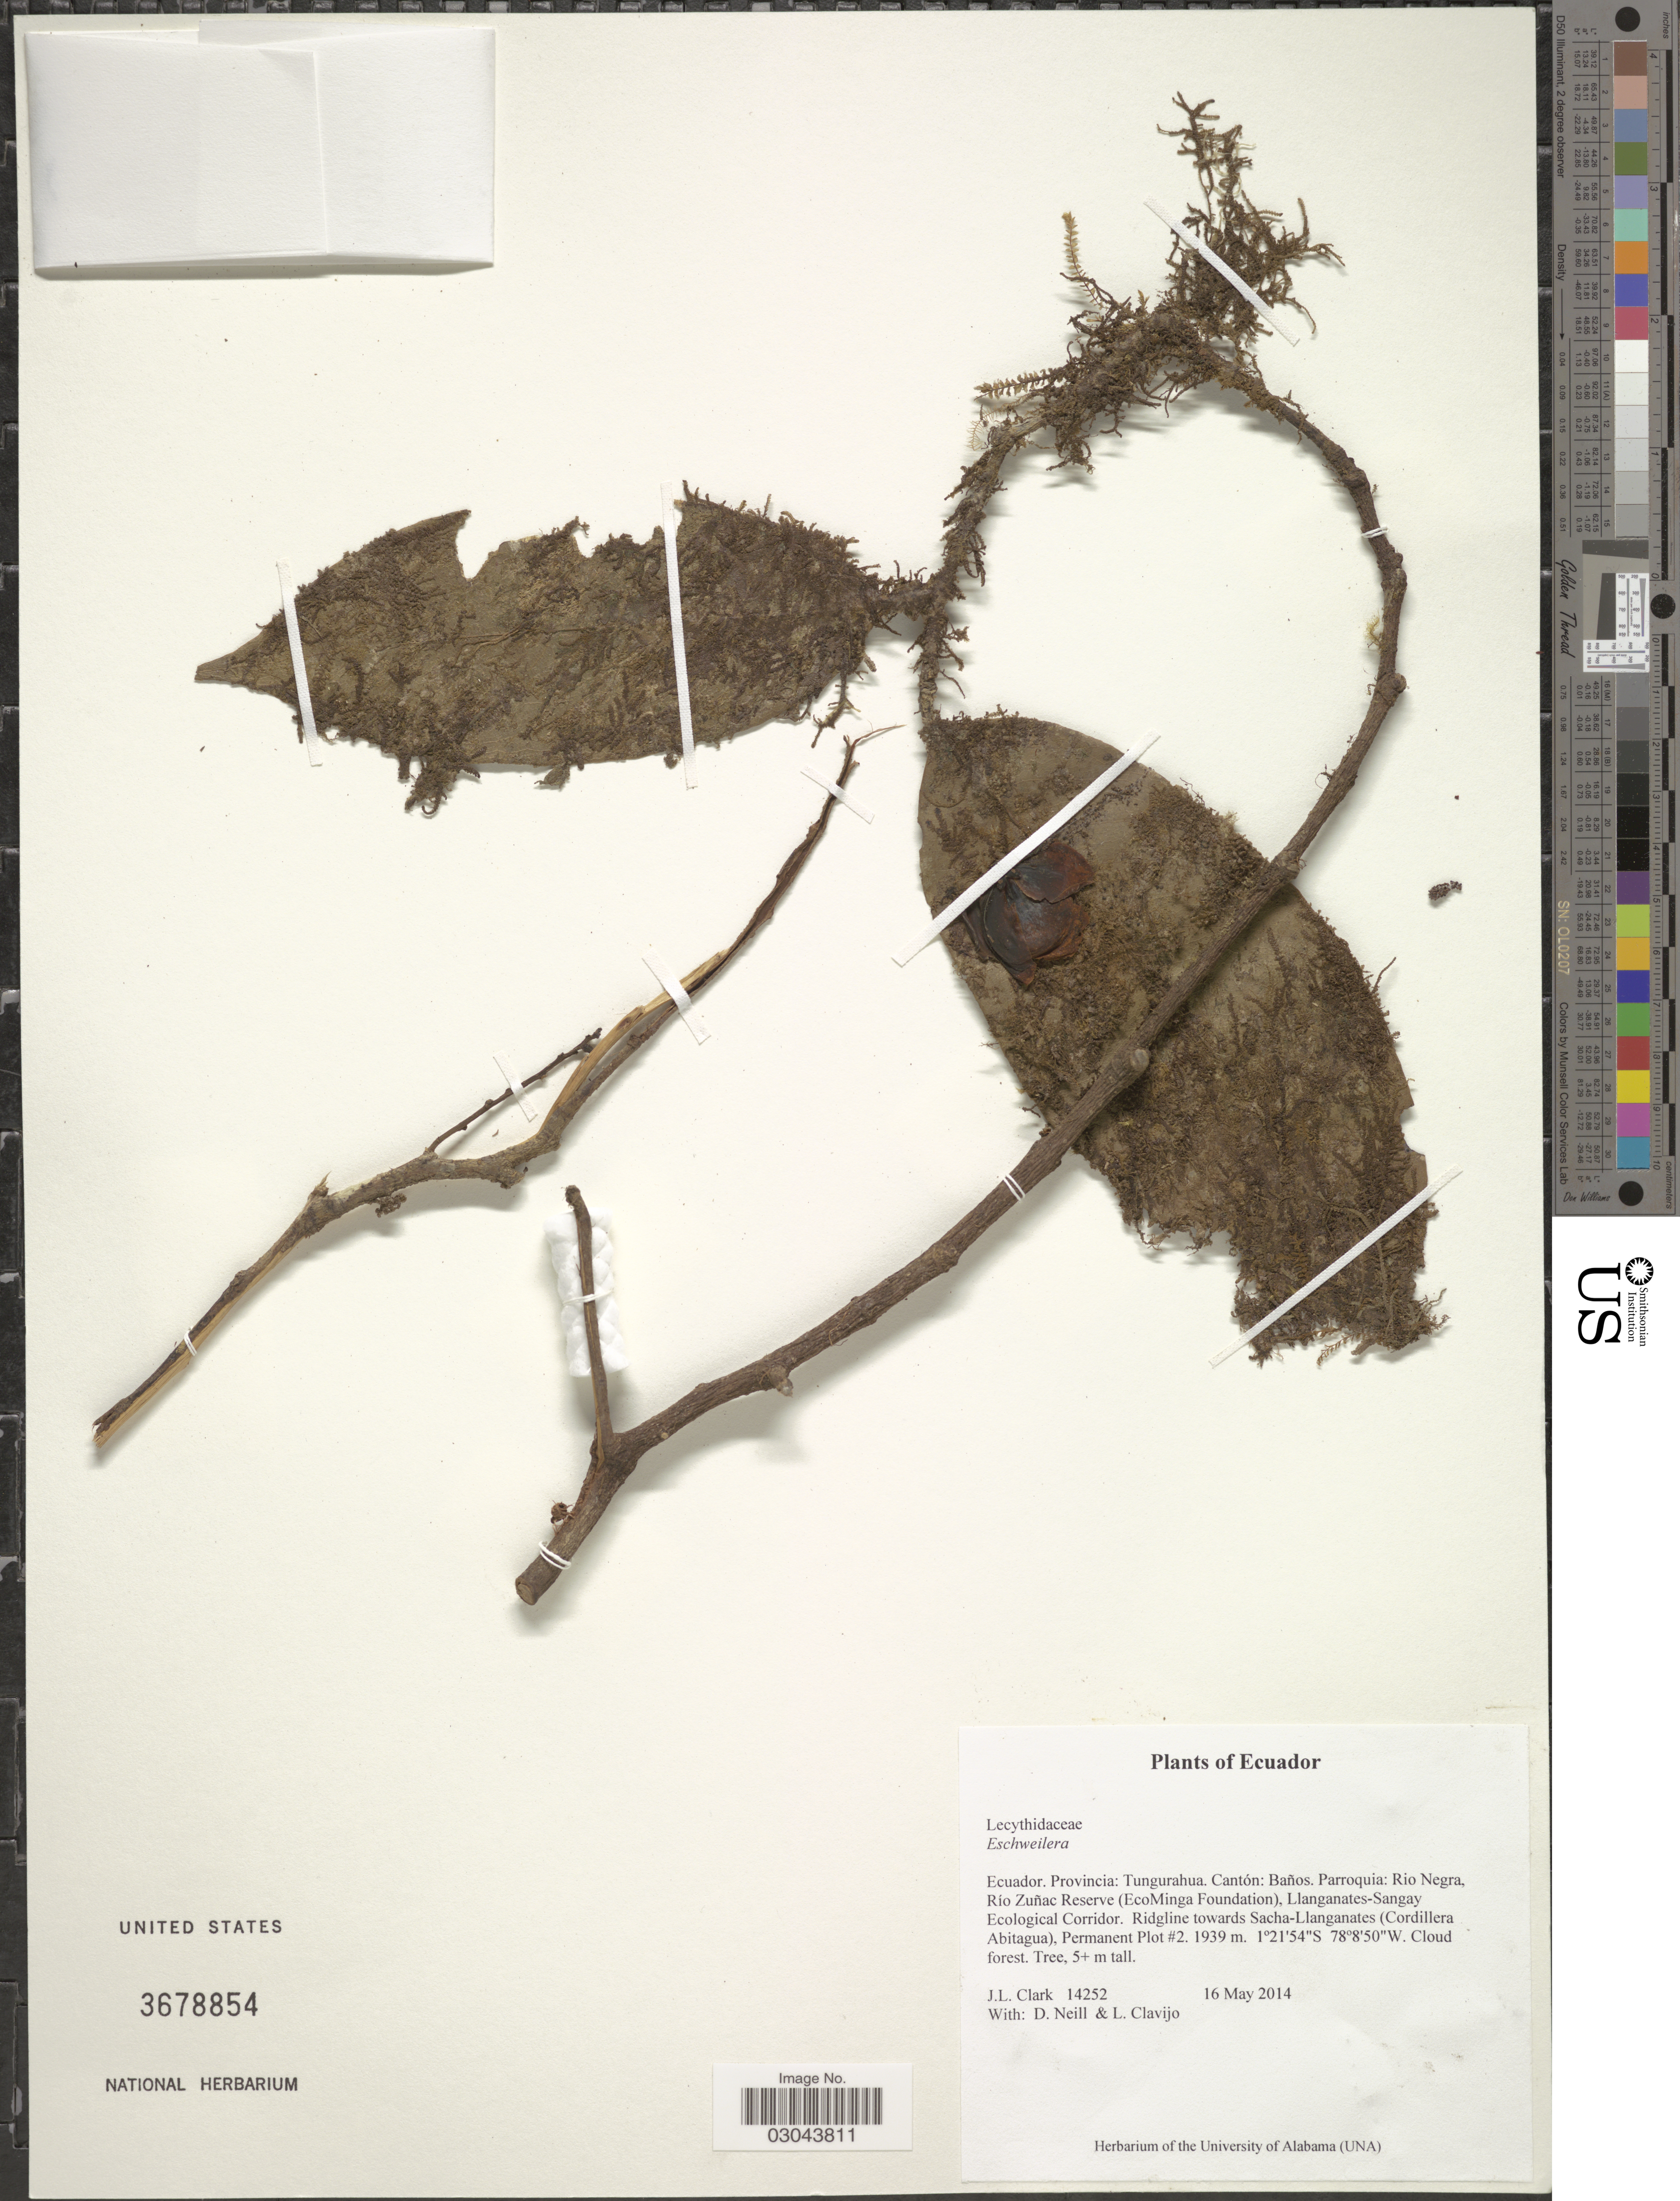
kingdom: Plantae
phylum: Tracheophyta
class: Magnoliopsida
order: Ericales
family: Lecythidaceae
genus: Eschweilera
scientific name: Eschweilera sp.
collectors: J. L. Clark, D. Neill & L. Clavijo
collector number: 14252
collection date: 2014-05-16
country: Ecuador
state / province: Tungurahua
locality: Cantón: Baños. Parroquia: Rio Negra, Río Zuñac Reserve (EcoMinga Foundation), Llanganates-Sangay Ecological Corridor. Ridgline towards Sacha-Llanganates (Cordillera Abitagua), Permanent Plot #2.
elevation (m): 1939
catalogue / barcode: US 3678854